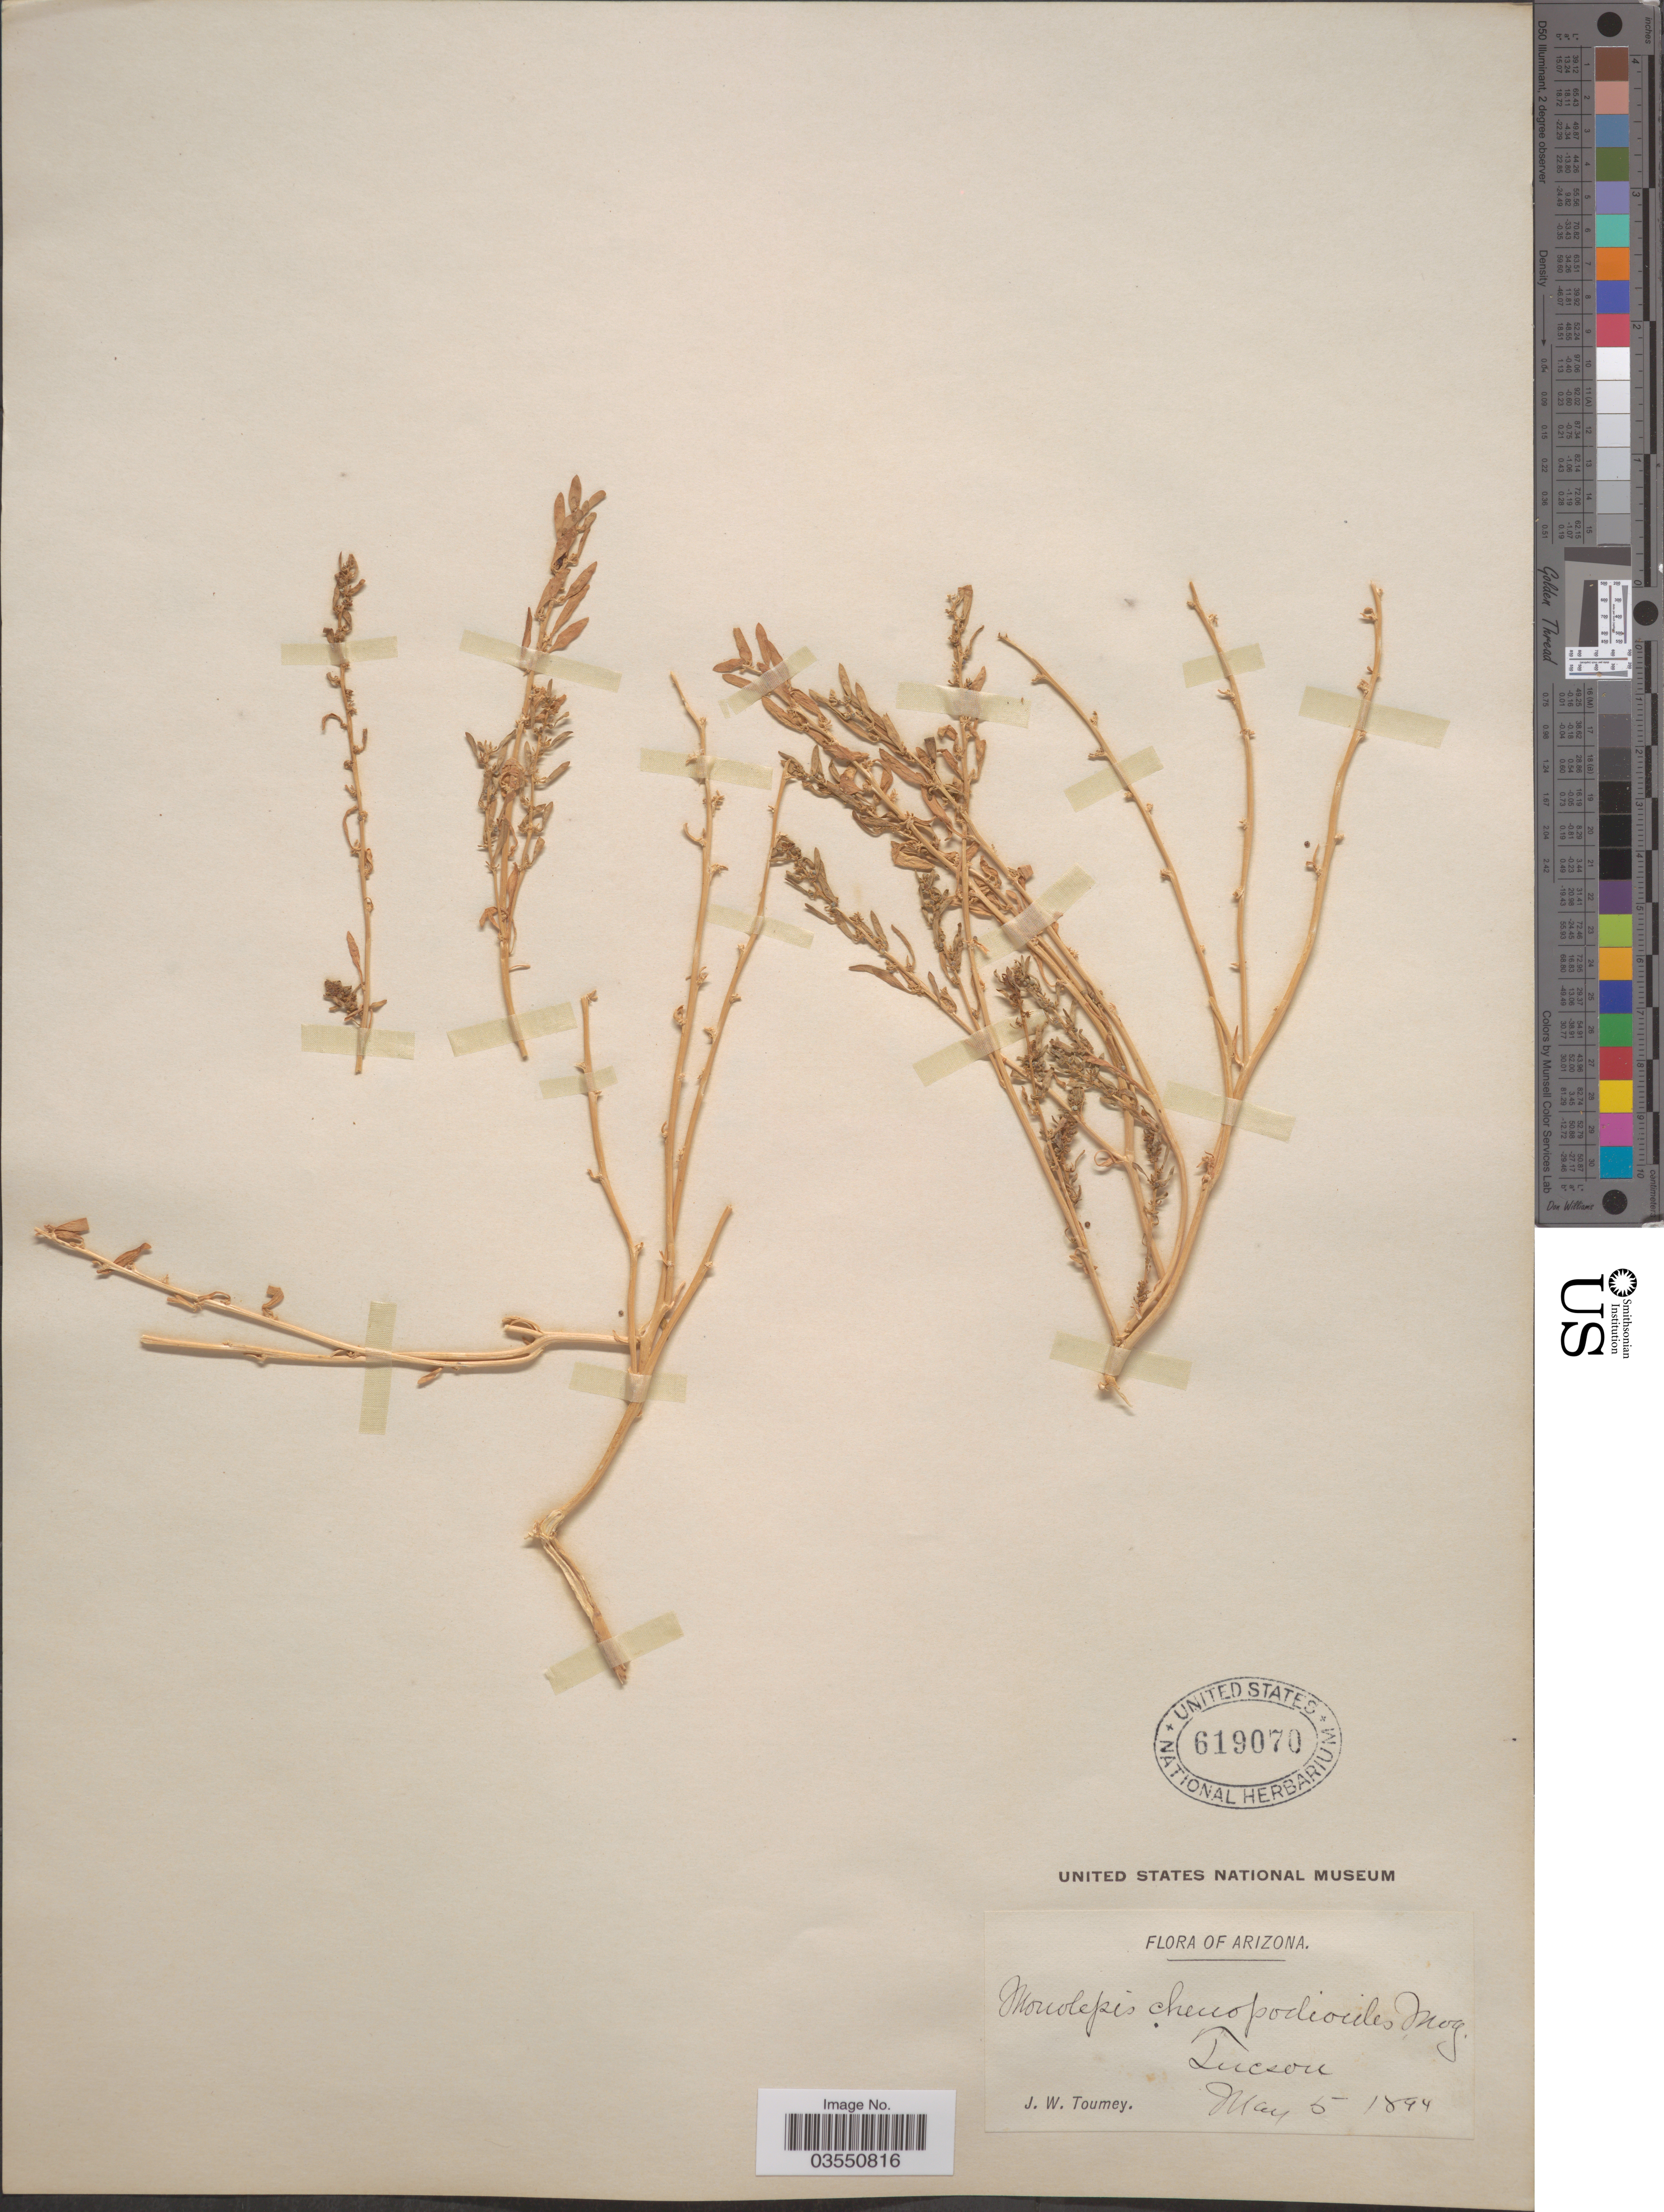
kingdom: Plantae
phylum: Tracheophyta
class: Magnoliopsida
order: Caryophyllales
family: Amaranthaceae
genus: Blitum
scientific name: Blitum nuttallianum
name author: Schult.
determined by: U.S. National Herbarium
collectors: J. W. Toumey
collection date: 1894-05-05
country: United States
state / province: Arizona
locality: Tucson.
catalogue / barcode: US 619070